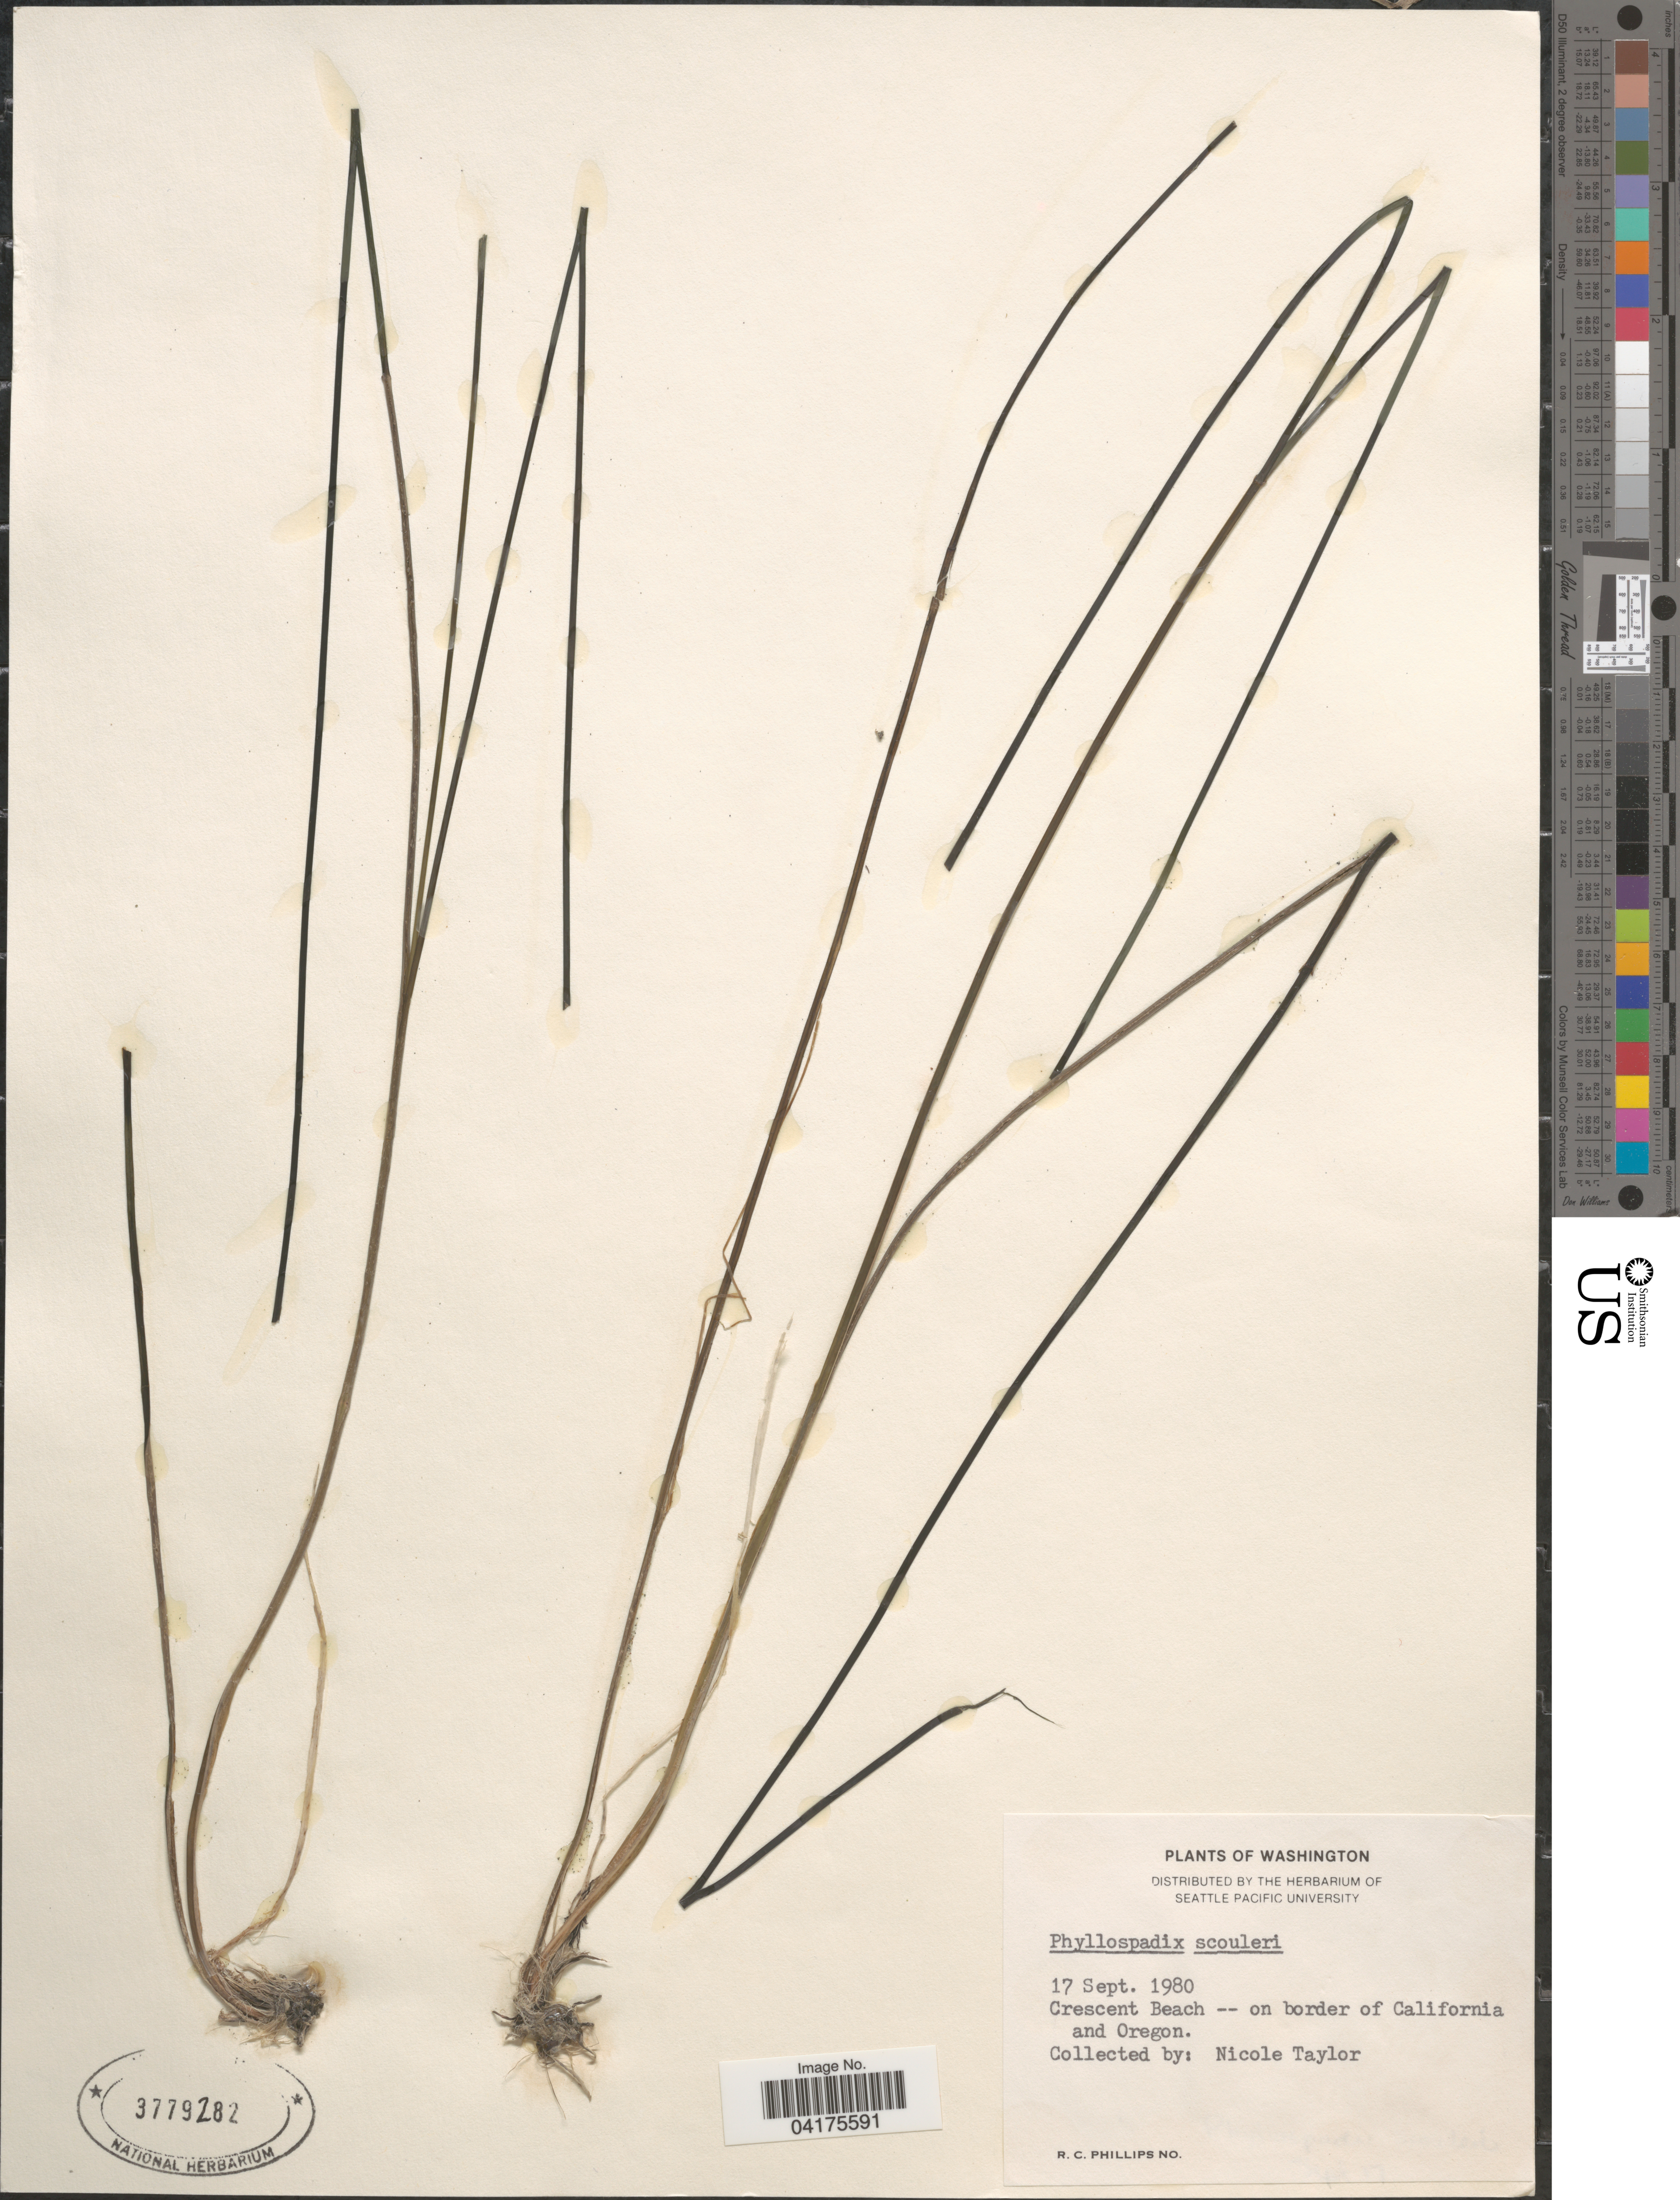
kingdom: Plantae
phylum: Tracheophyta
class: Liliopsida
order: Alismatales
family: Zosteraceae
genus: Phyllospadix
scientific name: Phyllospadix scouleri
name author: Hook.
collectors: N. Taylor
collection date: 1980-09-19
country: United States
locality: Crescent Beach -- on border of California and Oregon.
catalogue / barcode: US 3779282